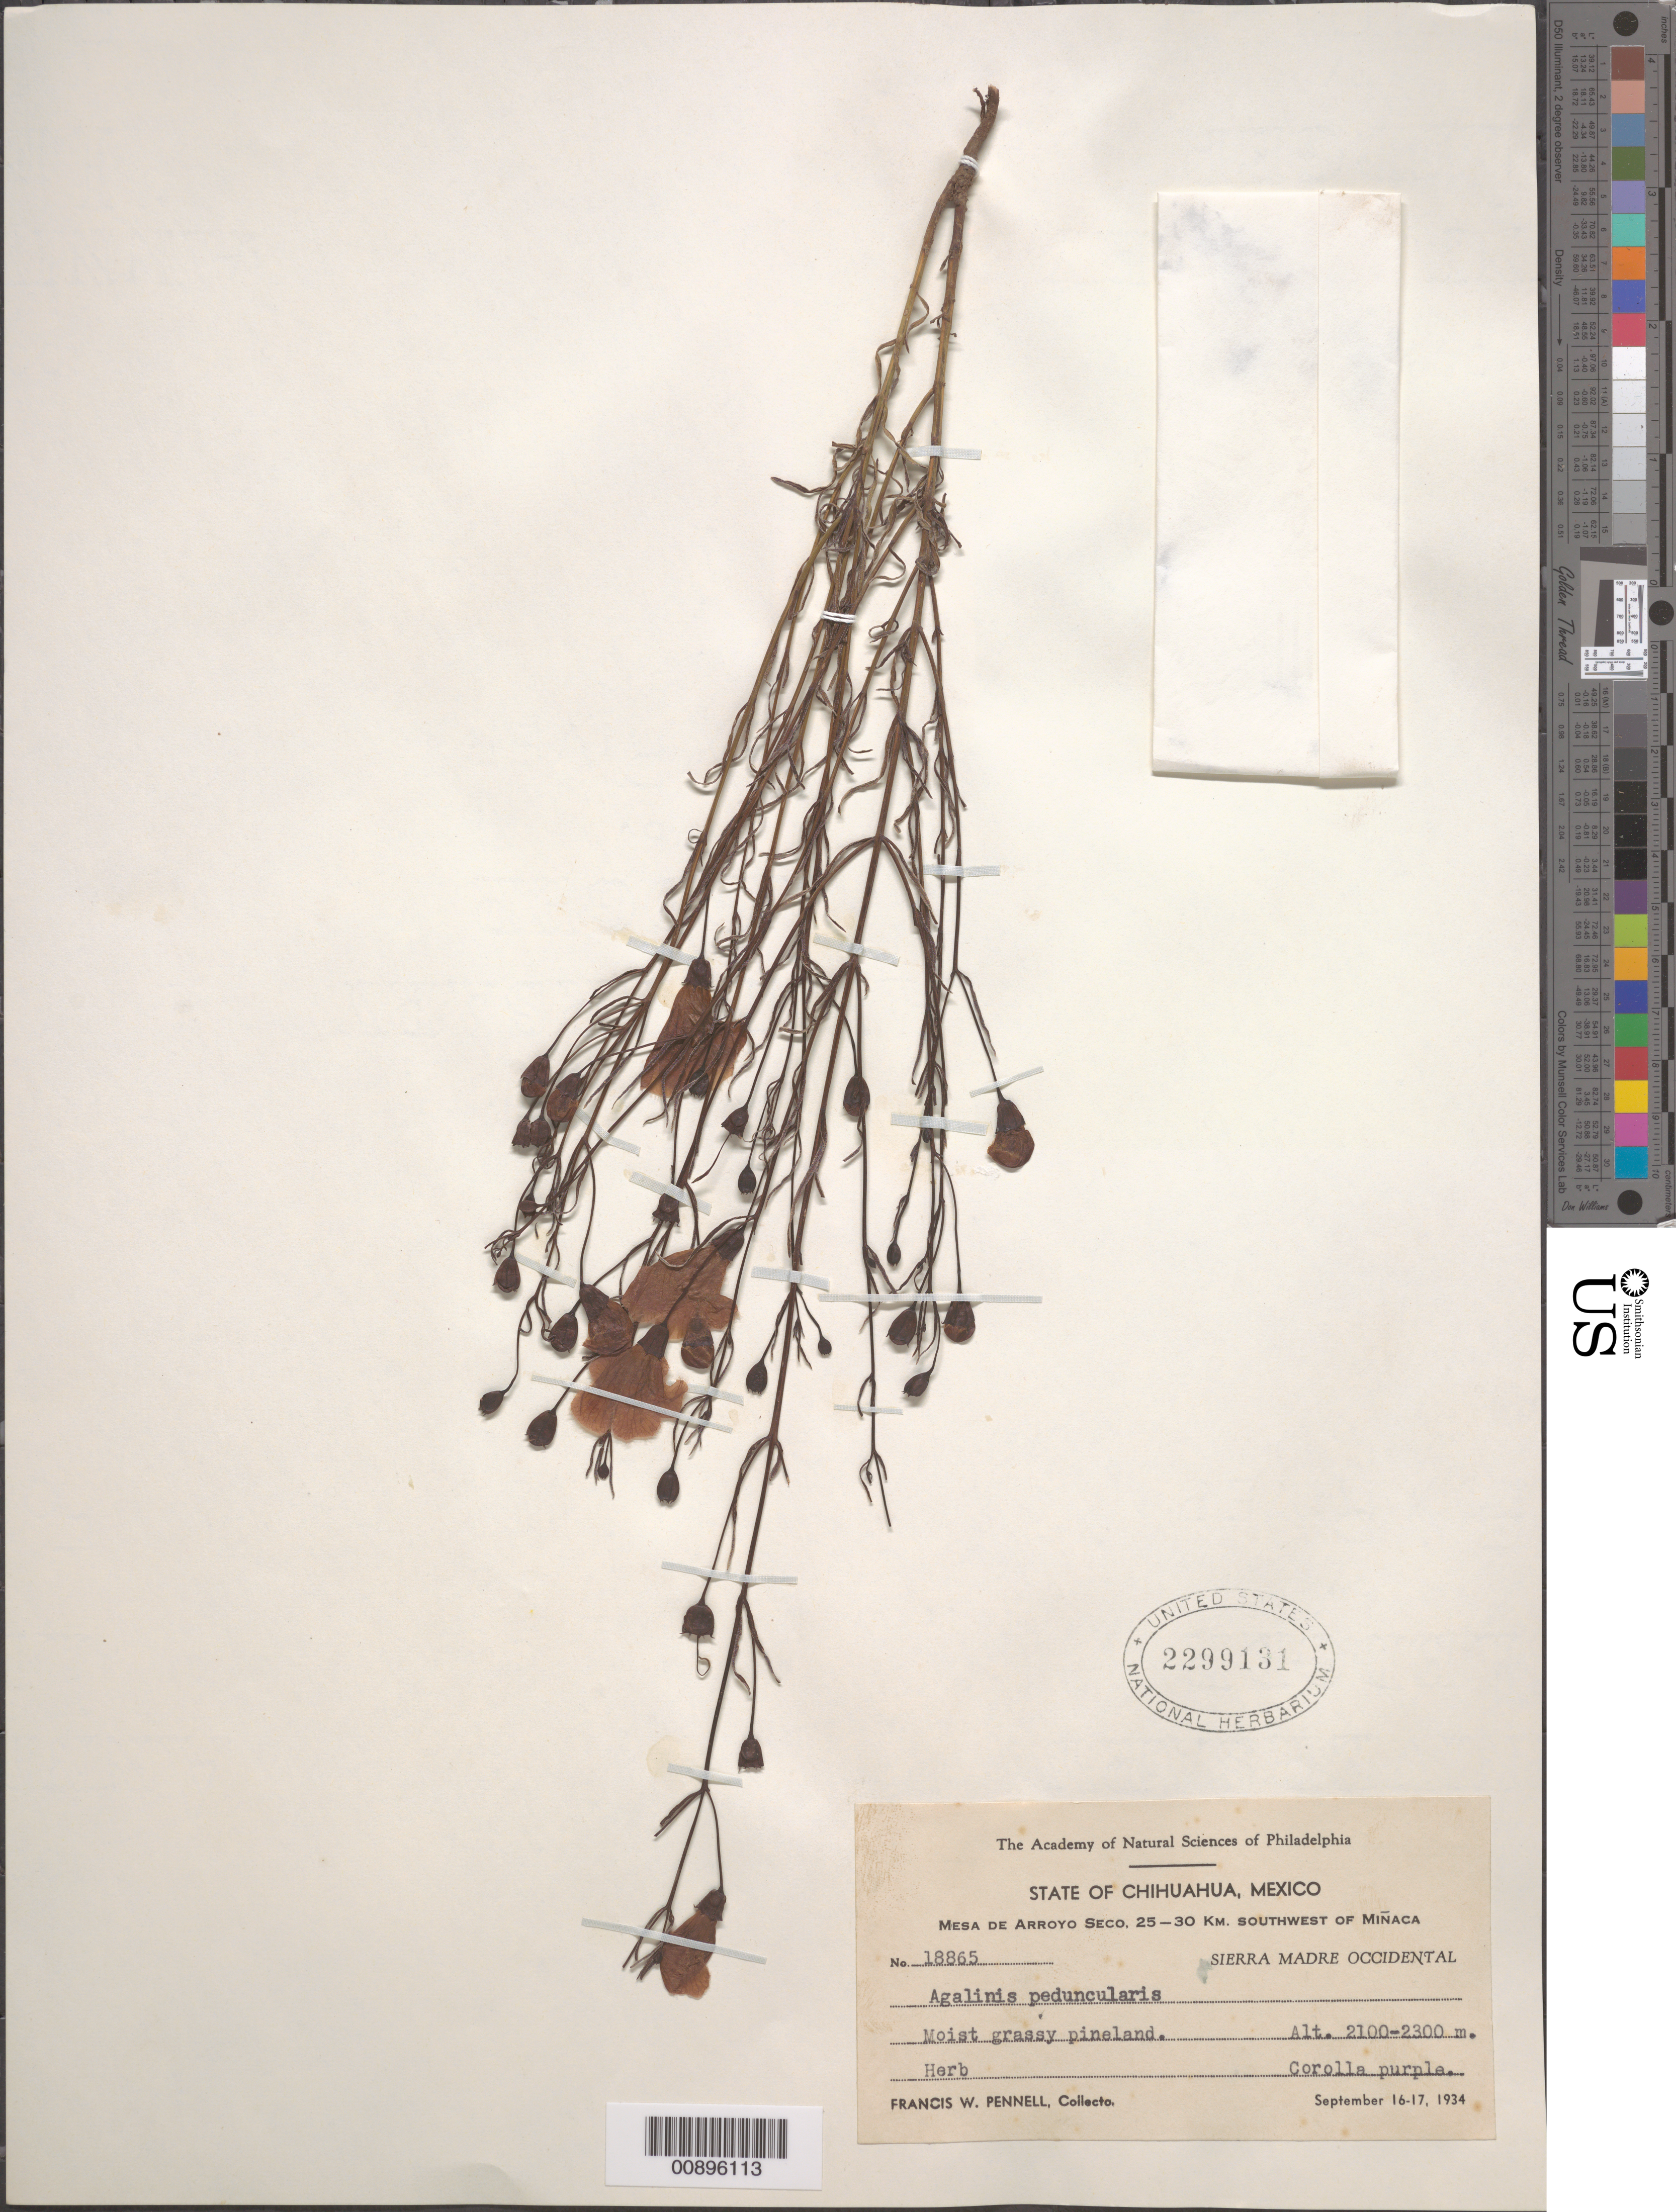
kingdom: Plantae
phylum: Tracheophyta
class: Magnoliopsida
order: Lamiales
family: Orobanchaceae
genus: Agalinis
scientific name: Agalinis peduncularis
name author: (Benth.) Pennell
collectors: F. W. Pennell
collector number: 18865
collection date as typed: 16 Sep 1934 to 17 Sep 1934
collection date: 1934-09-16/1934-09-17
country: Mexico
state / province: Chihuahua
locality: Mesa de Arroyo Seco, 25-30 km. southwest of Miñaca. Sierra Madre Occidental, Chihuahua.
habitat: Moist grassy pineland.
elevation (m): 2300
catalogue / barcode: US 2299131